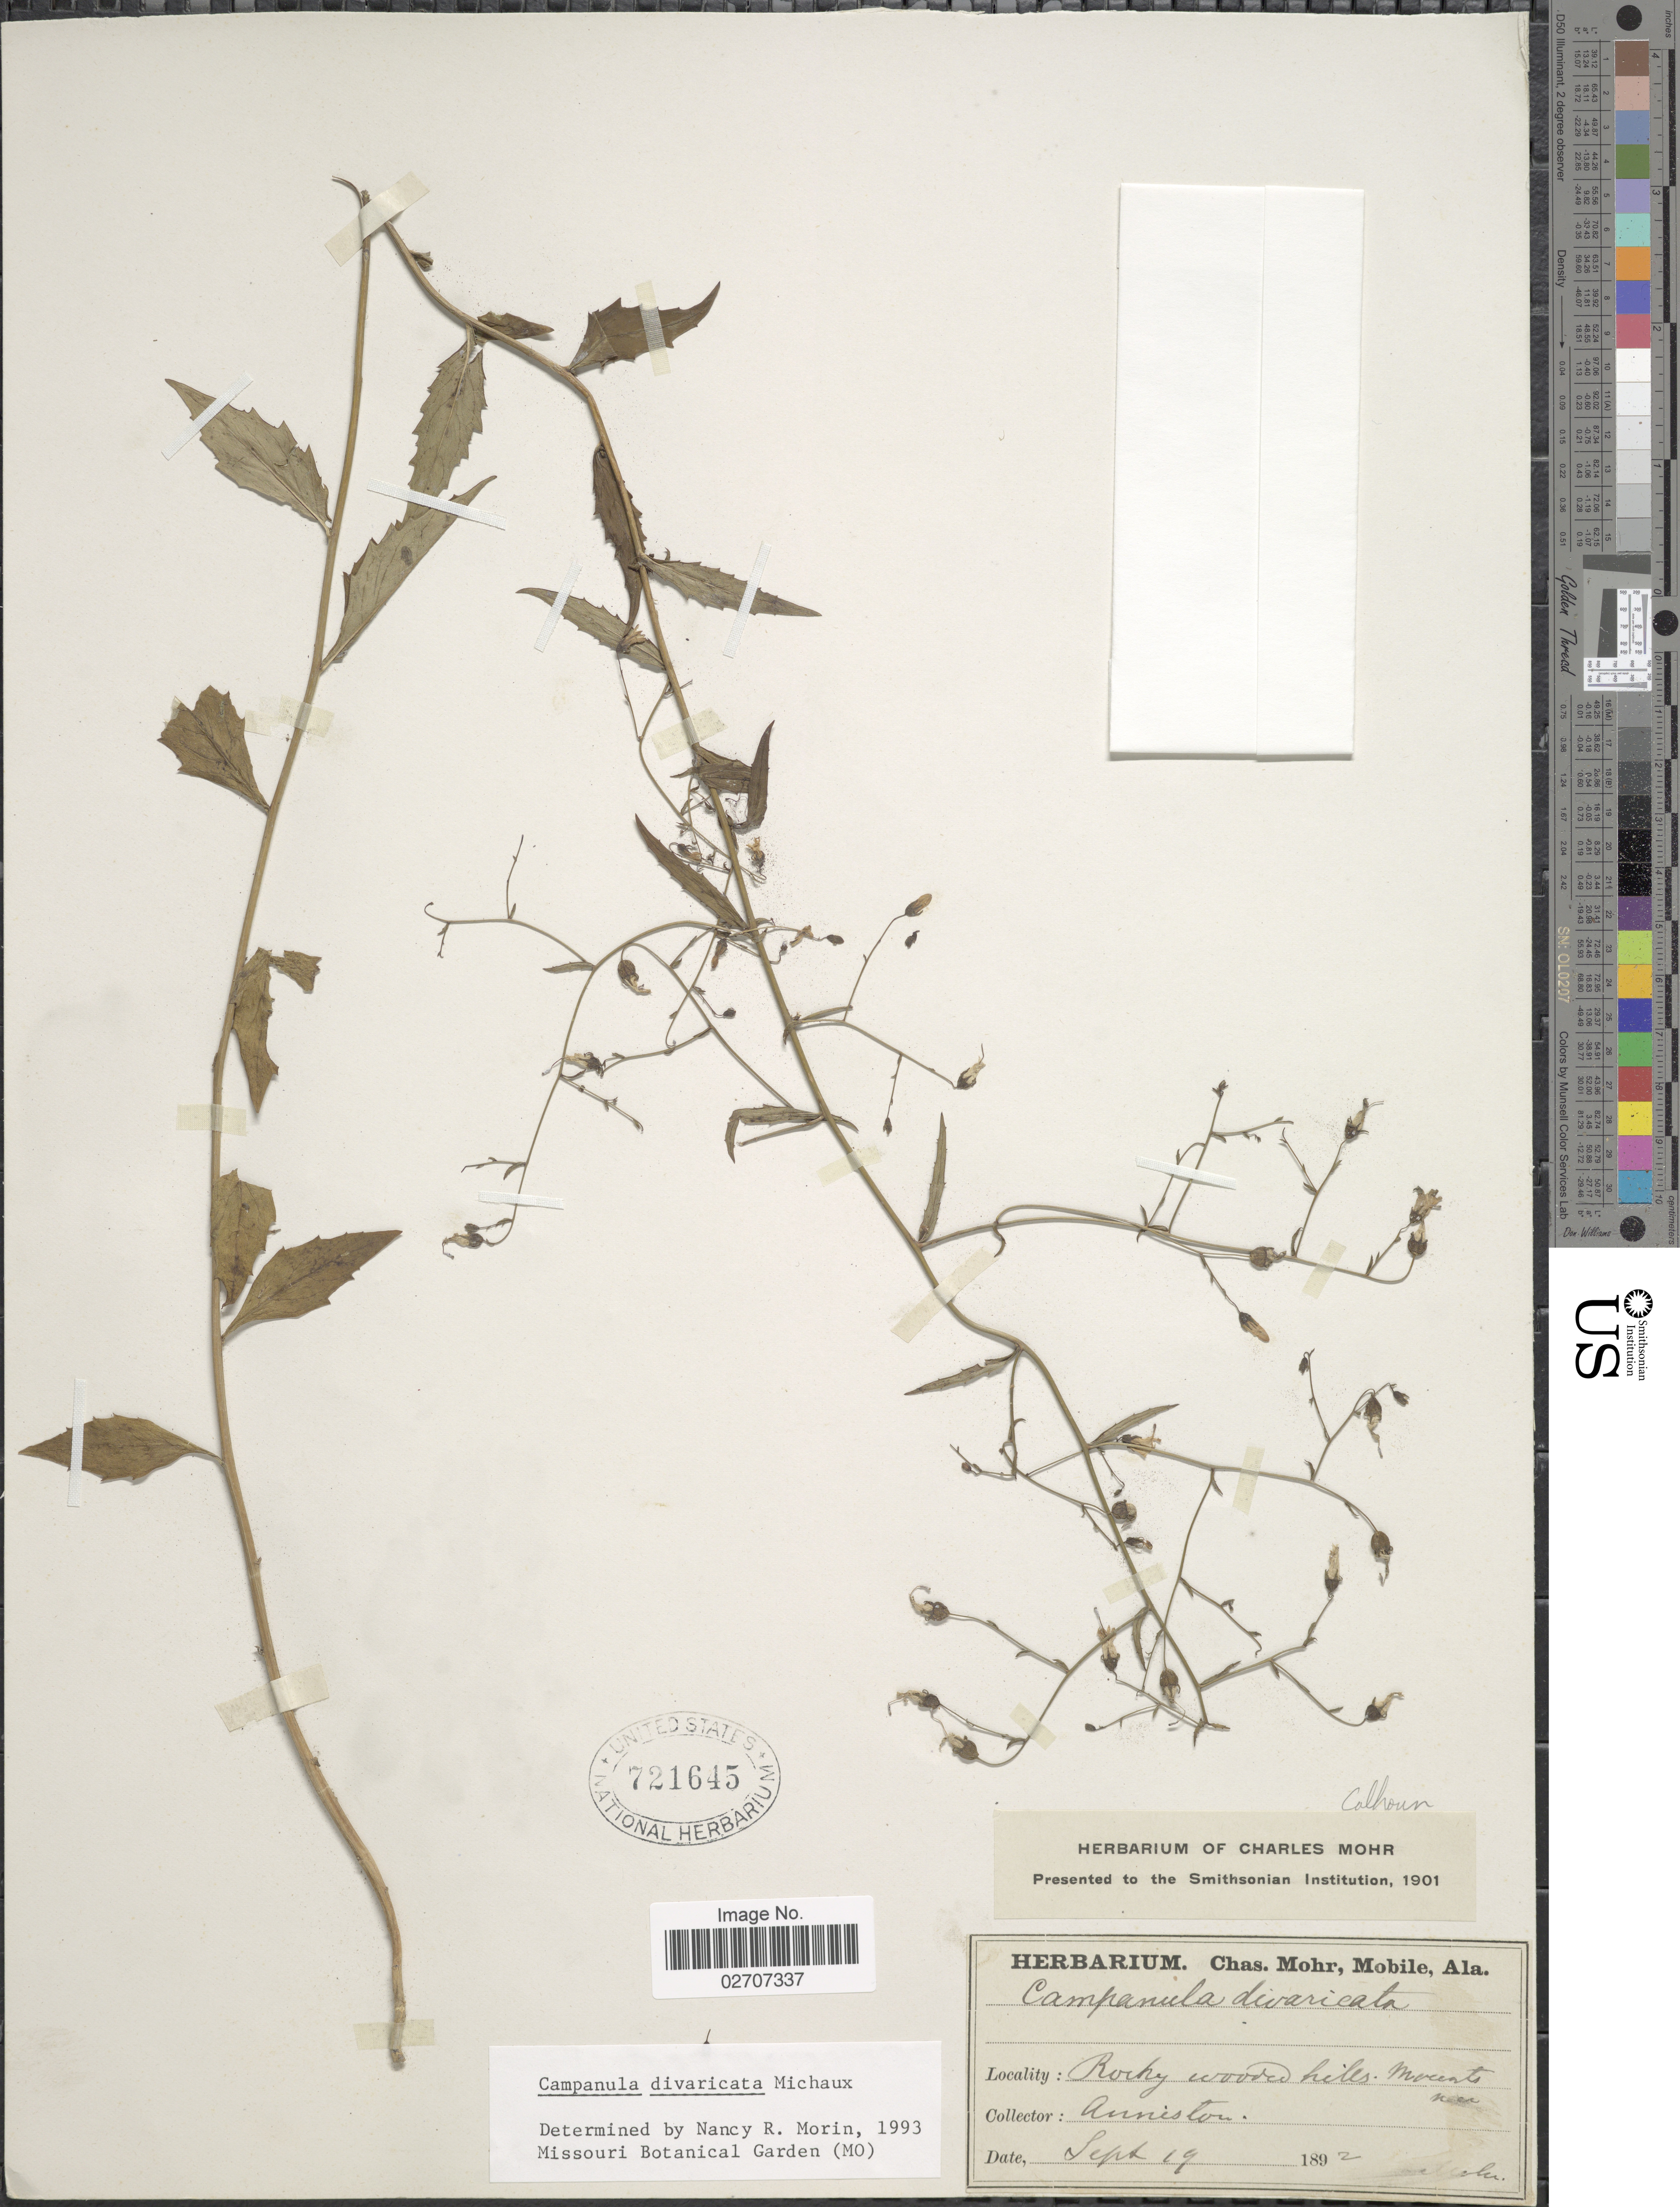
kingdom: Plantae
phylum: Tracheophyta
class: Magnoliopsida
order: Asterales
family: Campanulaceae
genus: Campanula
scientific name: Campanula divaricata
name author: Michx.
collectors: C. T. Mohr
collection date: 1892-09-19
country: United States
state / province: Alabama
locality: Rocky wooded hills, Mounts near Anniston.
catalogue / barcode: US 721645